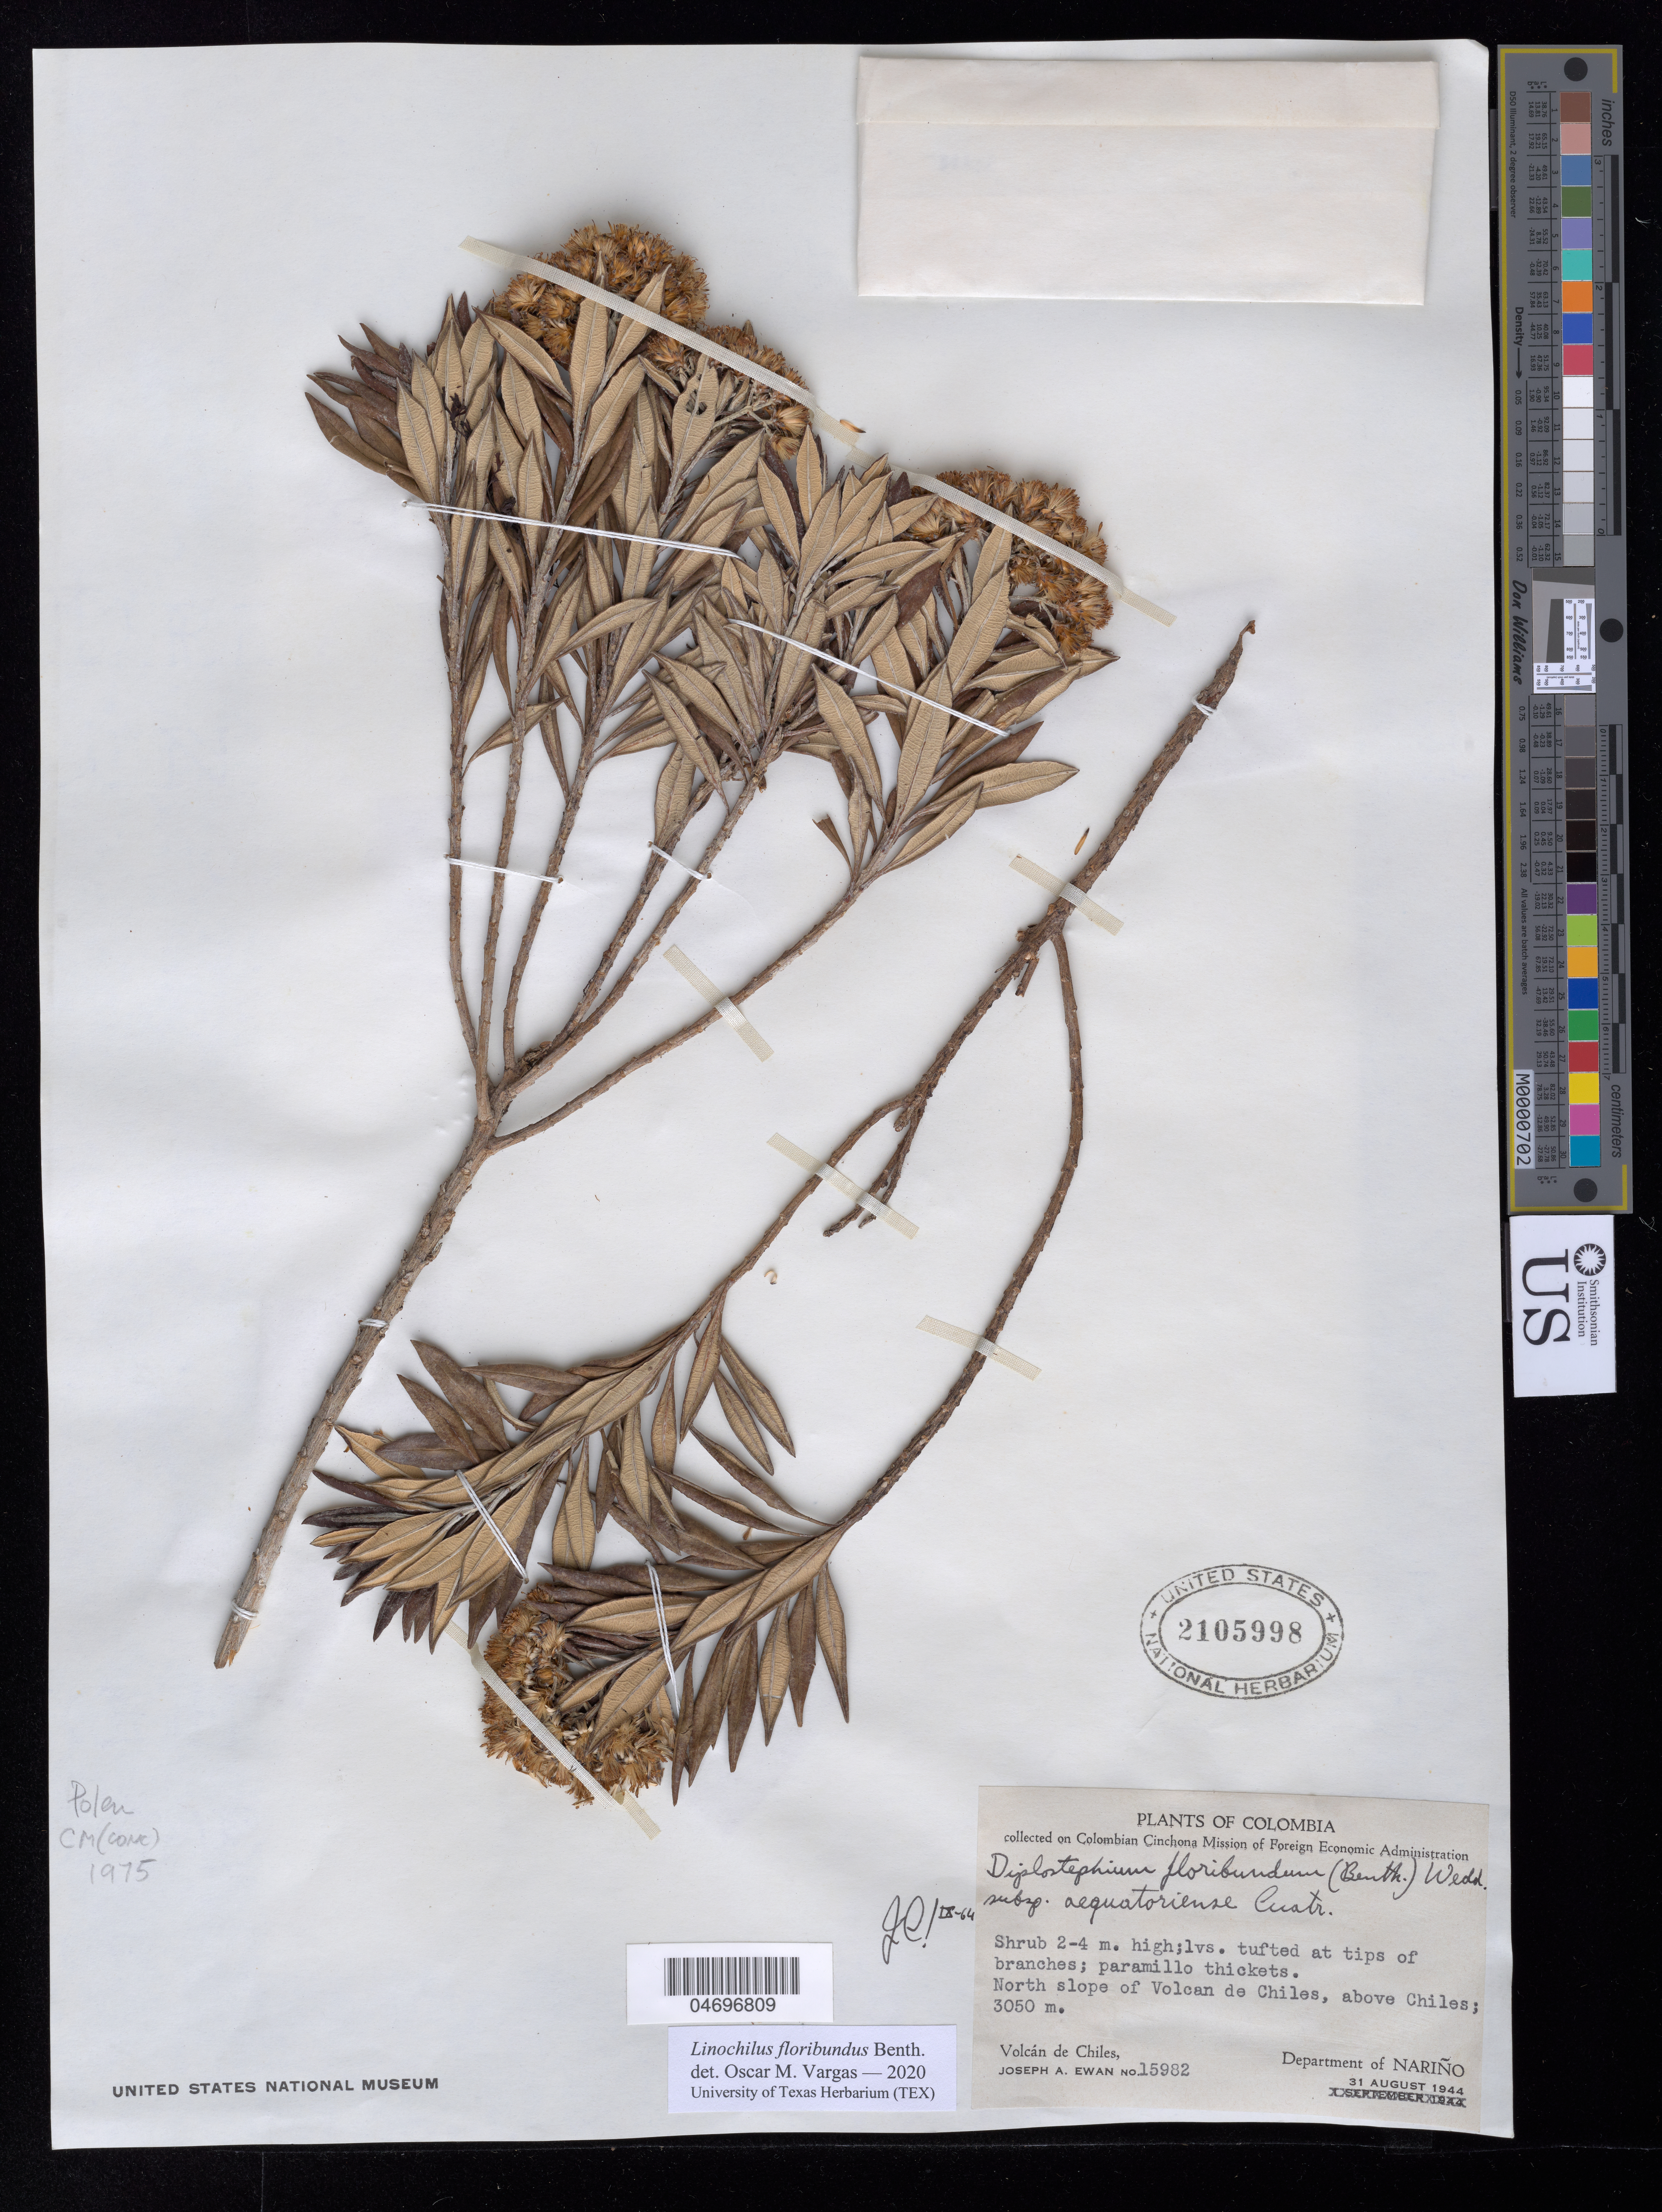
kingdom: Plantae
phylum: Tracheophyta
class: Magnoliopsida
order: Asterales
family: Asteraceae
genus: Linochilus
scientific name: Linochilus floribundus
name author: Benth.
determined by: Vargas, Oscar M.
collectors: J. A. Ewan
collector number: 15982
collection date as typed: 31-Aug-44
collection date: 1944-08-31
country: Colombia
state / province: Nariño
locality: Volcan de Chiles, N slope, above Chiles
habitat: paramillo thickets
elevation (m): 3050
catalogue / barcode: US 2105998